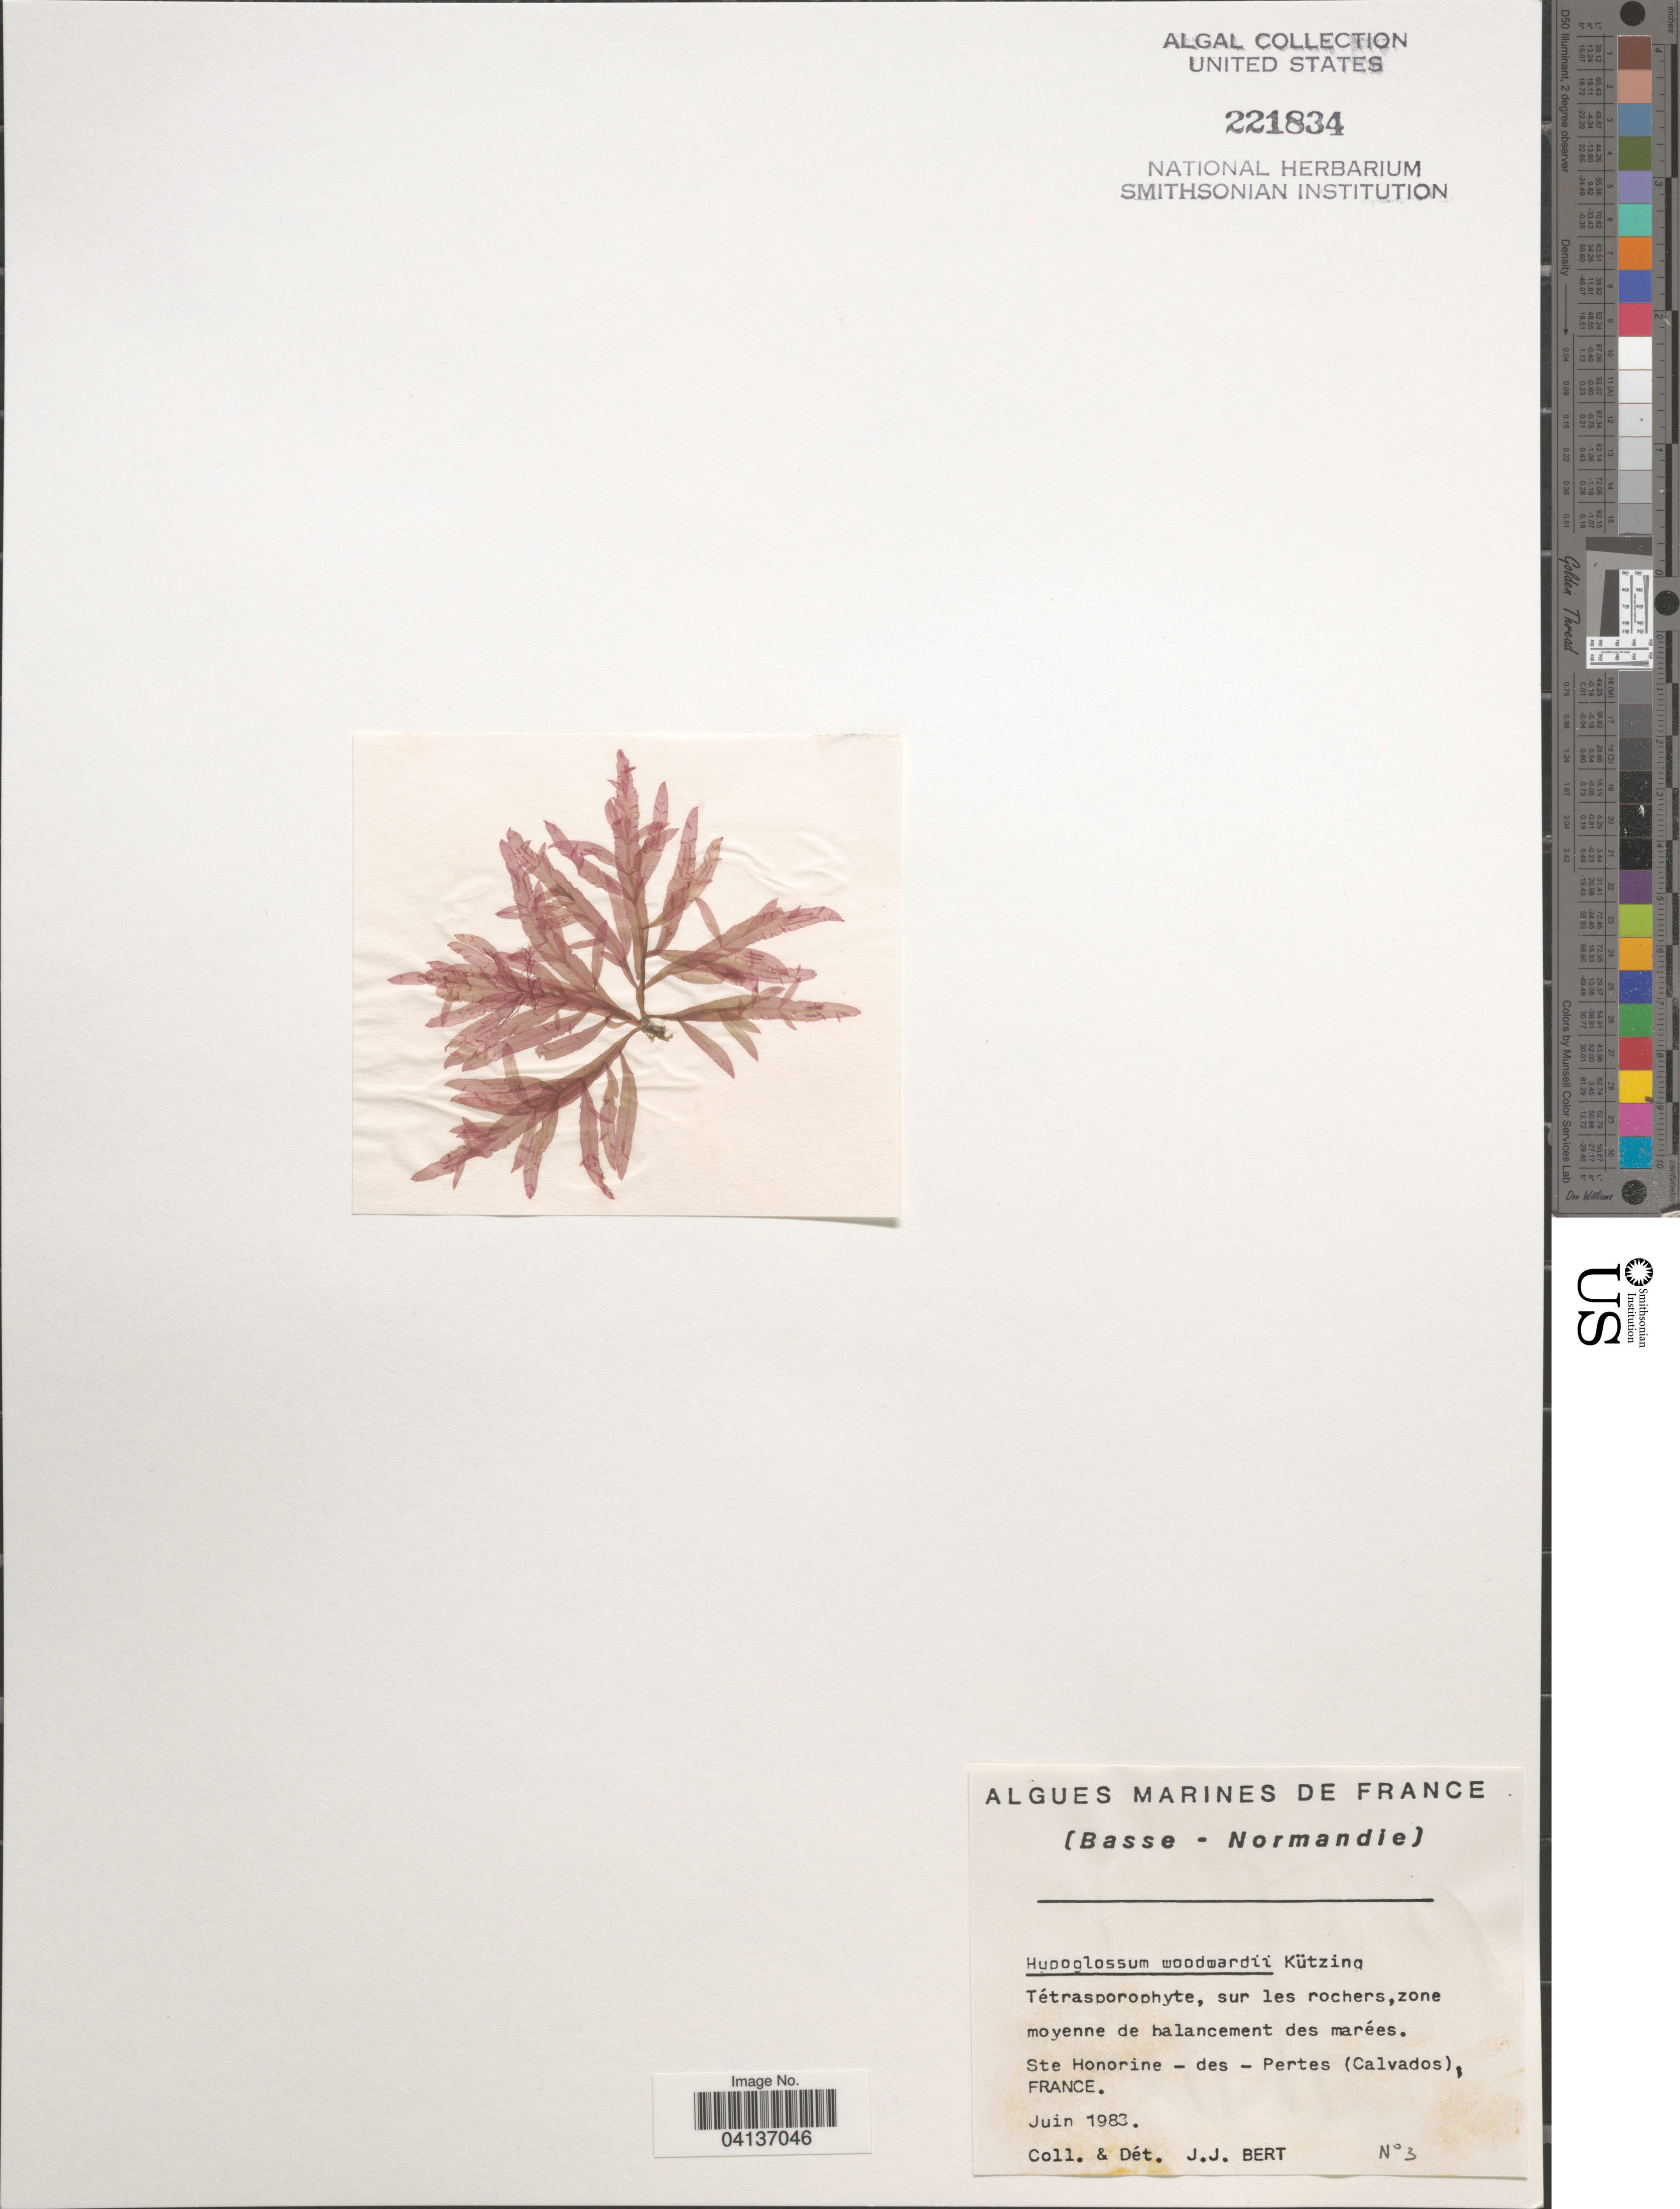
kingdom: Plantae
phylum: Rhodophyta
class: Florideophyceae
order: Ceramiales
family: Delesseriaceae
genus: Hypoglossum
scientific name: Hypoglossum hypoglossoides (Harv.) Womersley & Shepley, nom. illeg.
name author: (Harv.) Womersley & Shepley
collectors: J. Bert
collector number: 3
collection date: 1983-06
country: France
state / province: Normandie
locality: Ste Honorine - des - Pertes (Calvados).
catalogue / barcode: US 221834